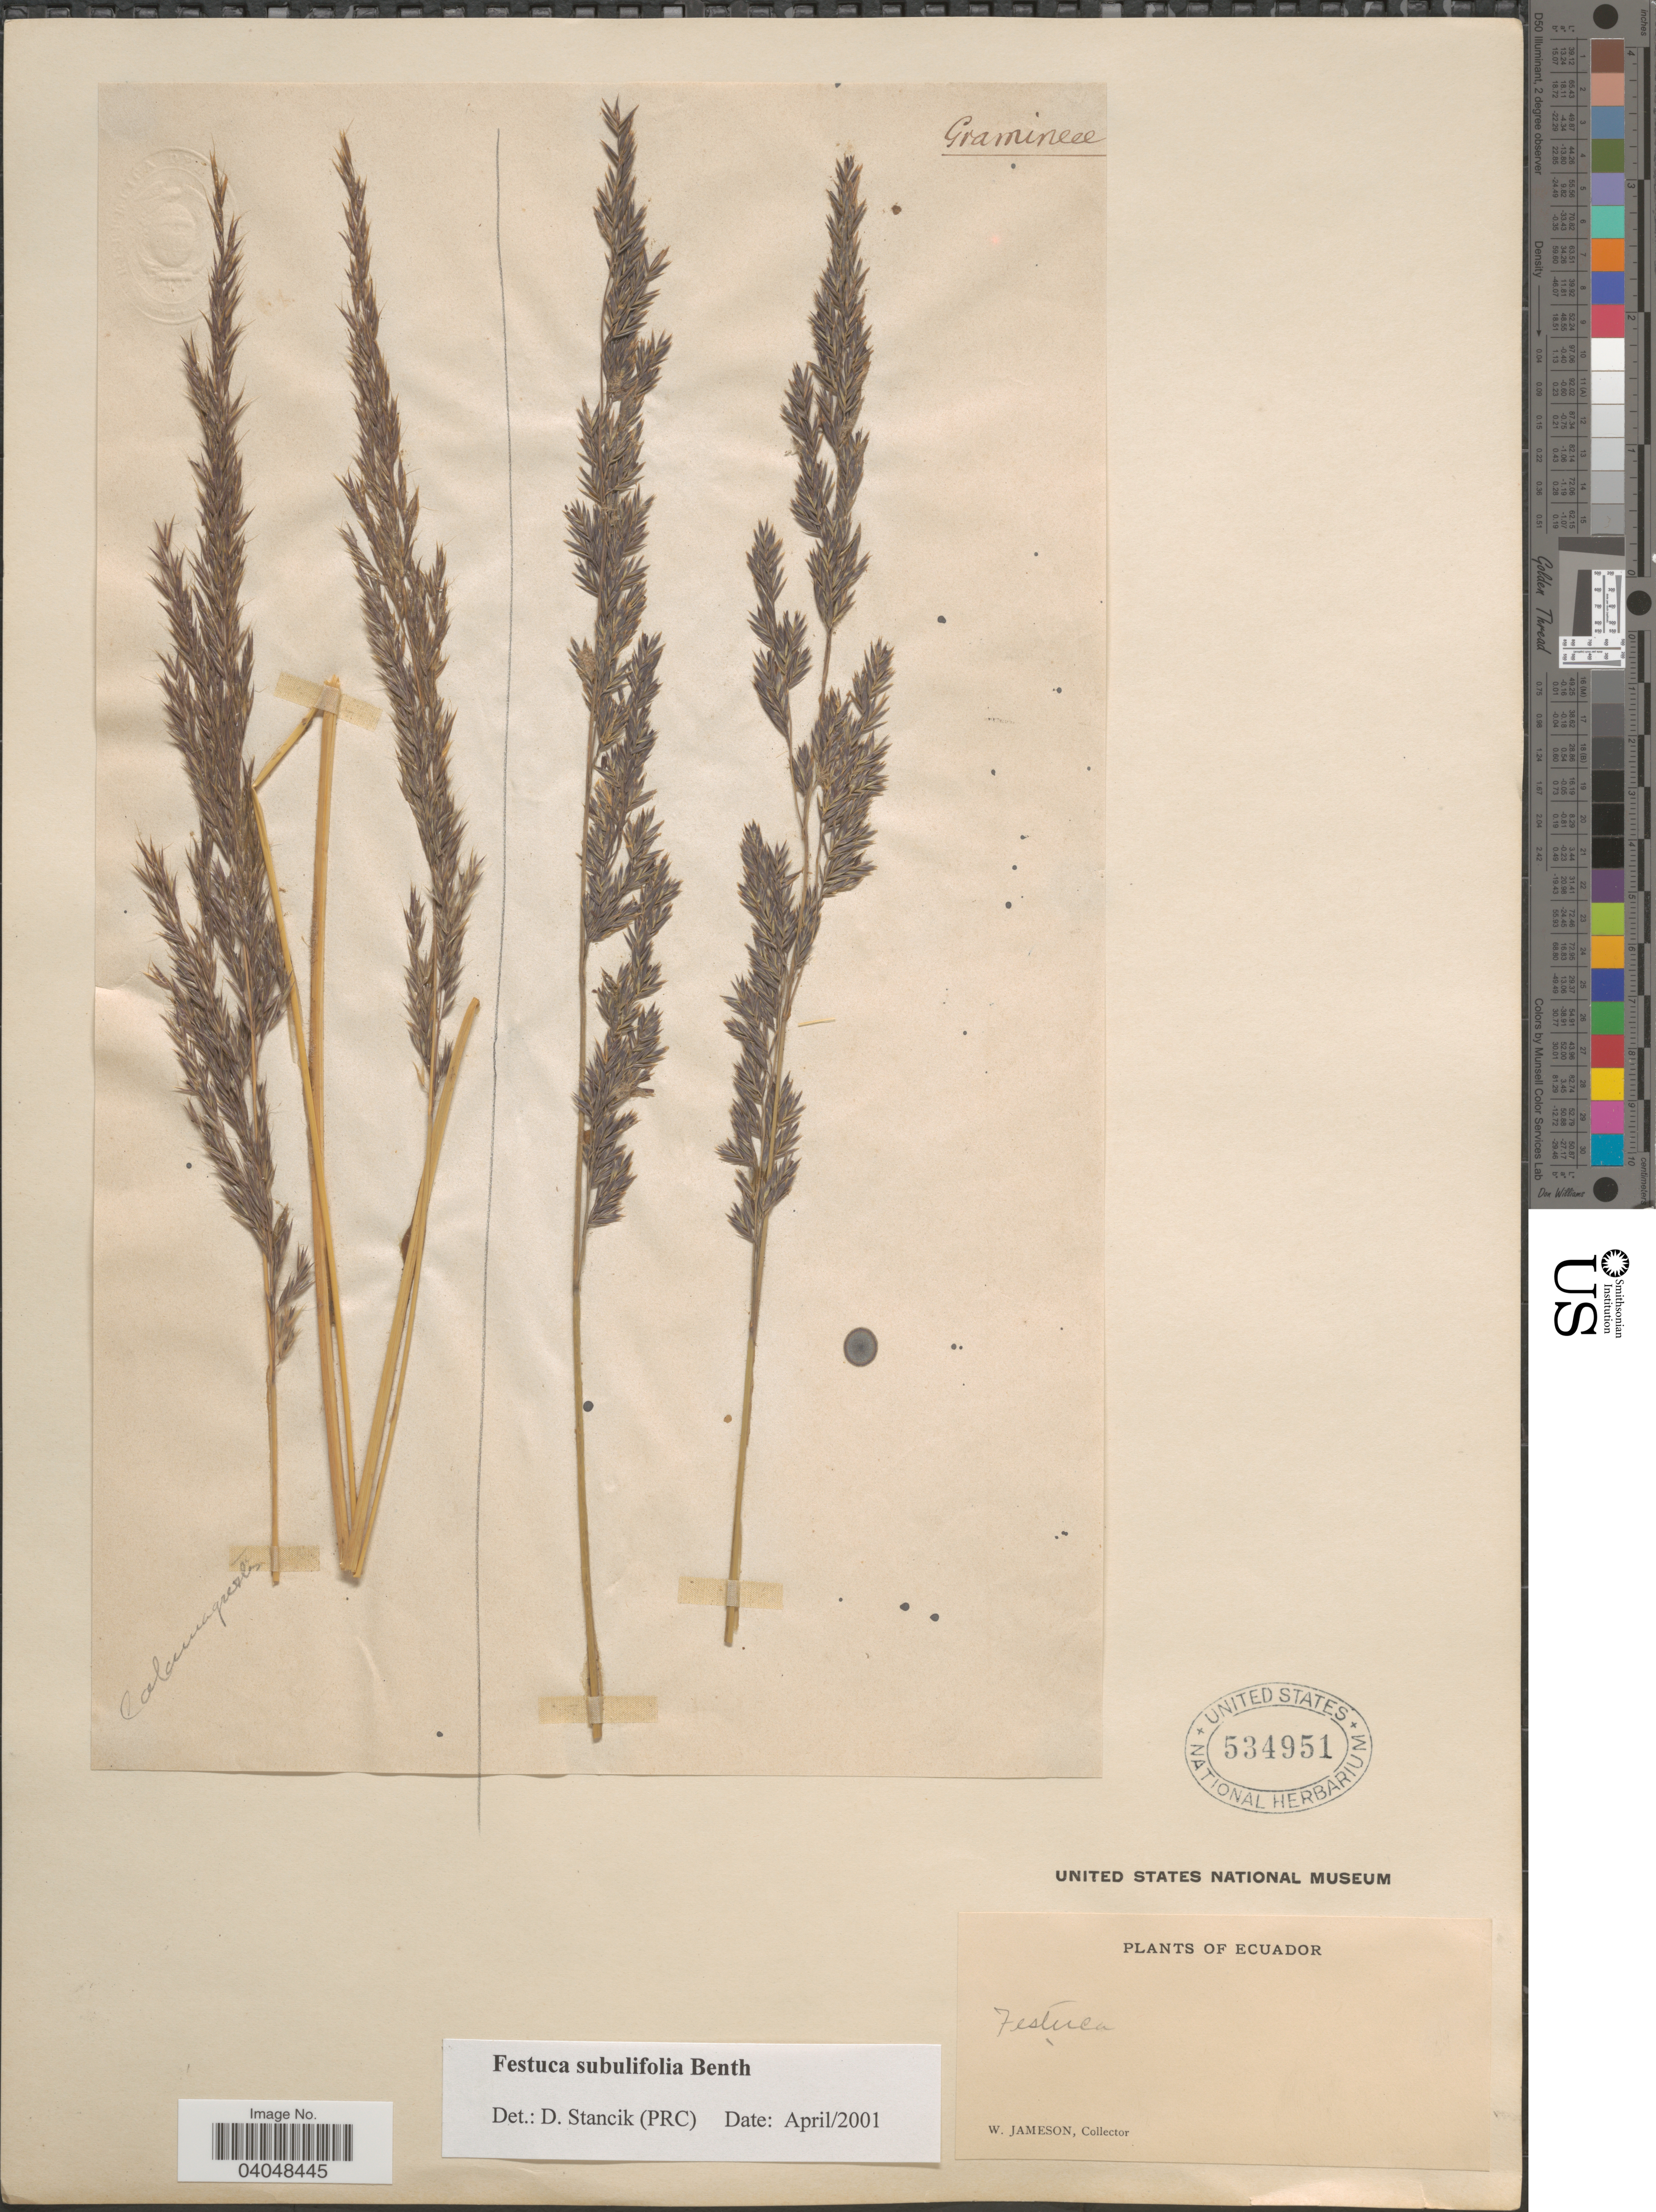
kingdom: Plantae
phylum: Tracheophyta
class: Liliopsida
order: Poales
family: Poaceae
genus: Festuca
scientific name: Festuca subulifolia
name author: Benth.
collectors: W. Jameson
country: Ecuador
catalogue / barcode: US 534951